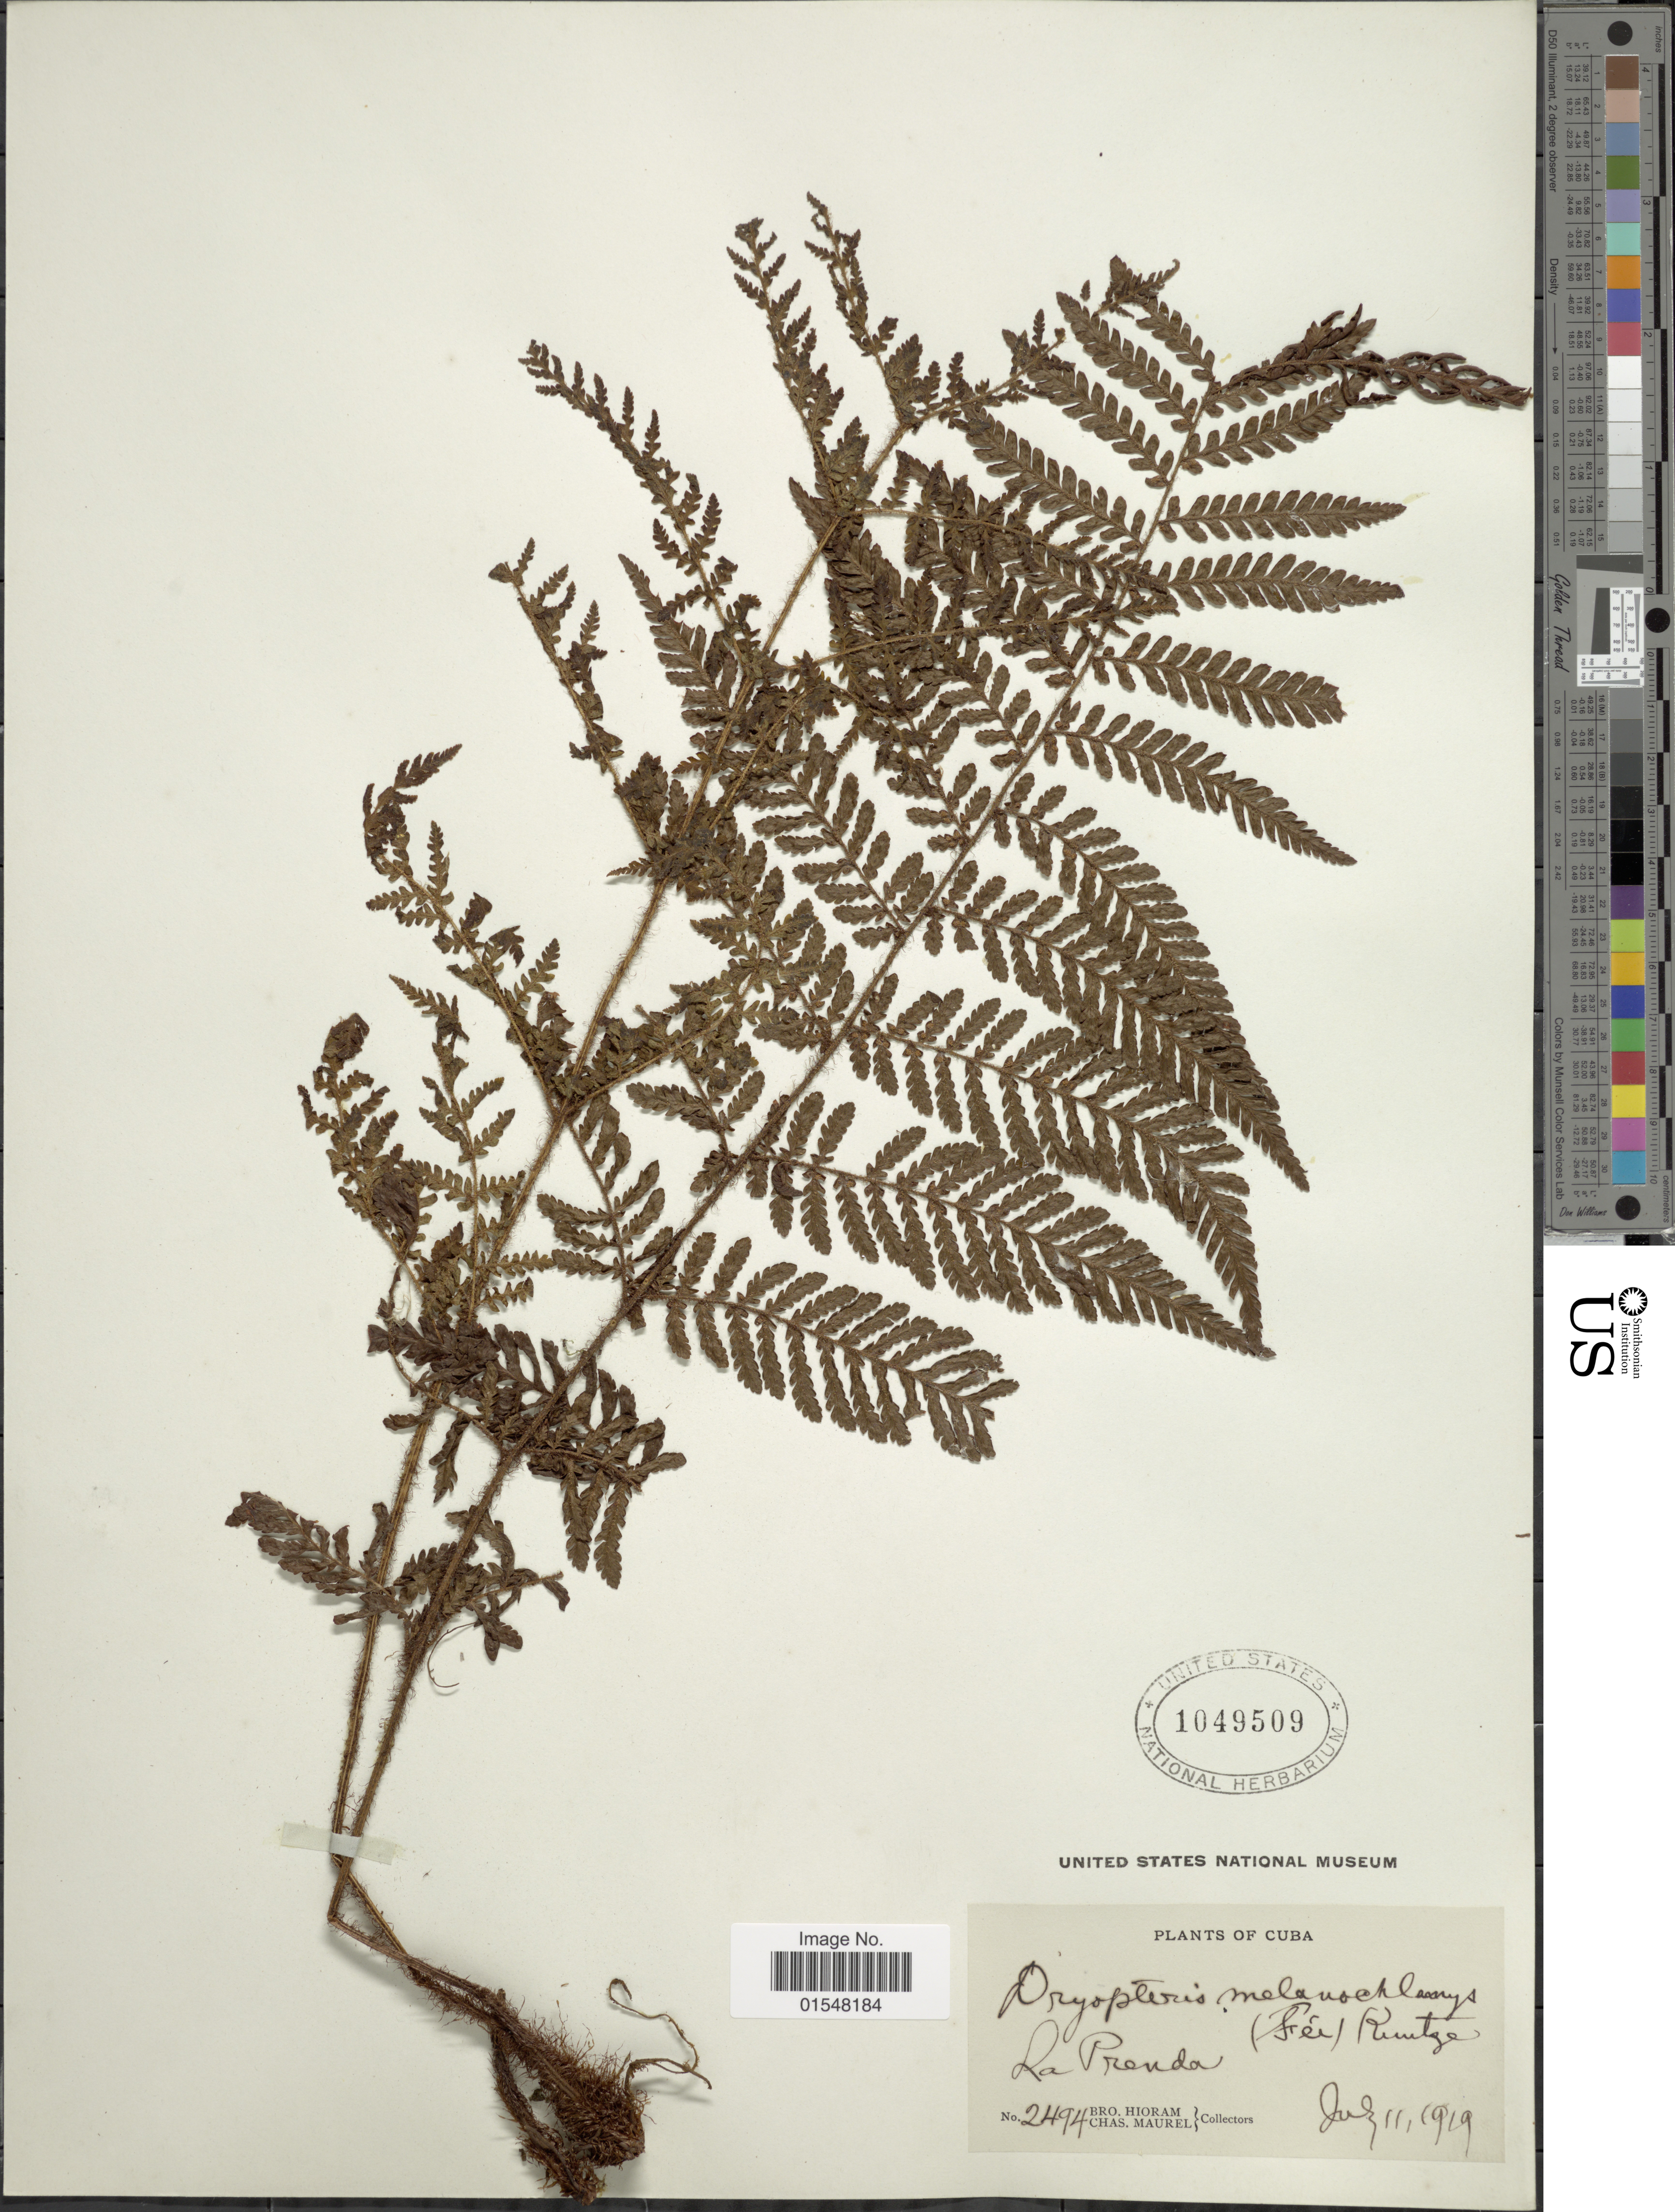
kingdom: Plantae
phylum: Tracheophyta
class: Polypodiopsida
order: Polypodiales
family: Dryopteridaceae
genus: Ctenitis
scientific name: Ctenitis melanochlamys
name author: (Fée) Ching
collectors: Bro. Hioram & C. Maurel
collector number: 2494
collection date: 1919-07-11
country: Cuba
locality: La Prenda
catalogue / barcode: US 1049509